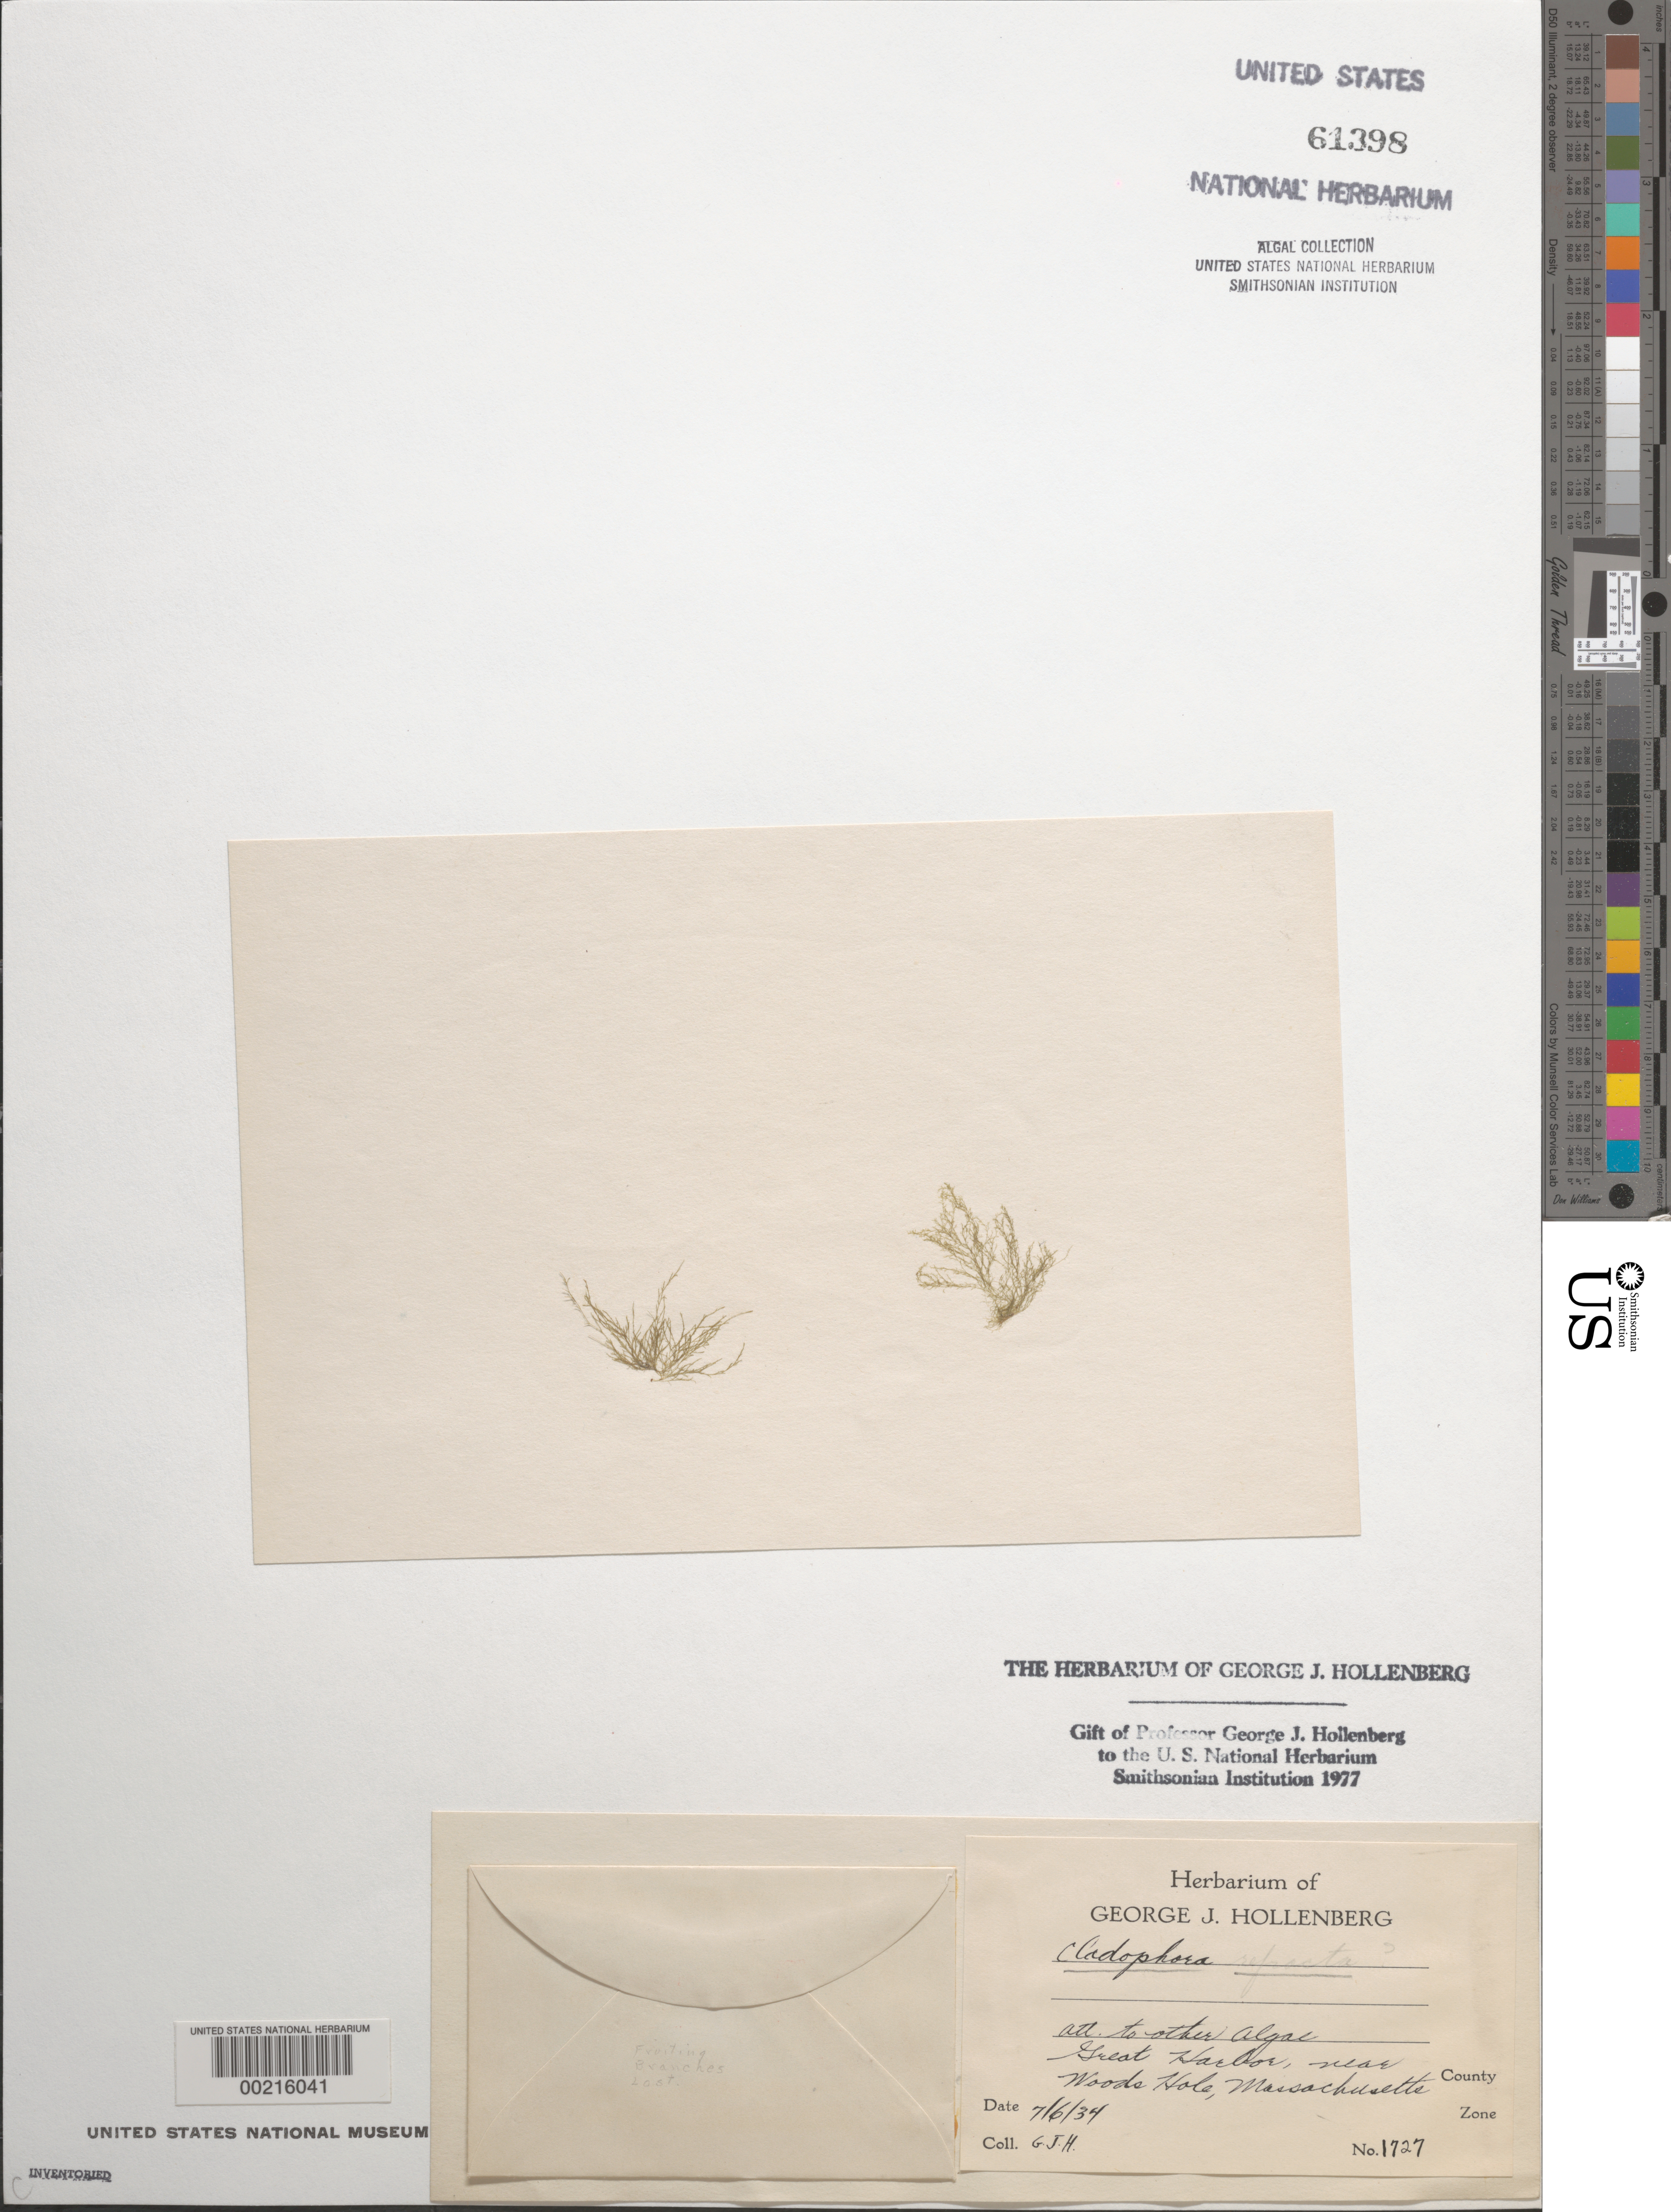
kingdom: Plantae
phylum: Chlorophyta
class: Ulvophyceae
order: Cladophorales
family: Cladophoraceae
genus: Cladophora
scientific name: Cladophora refracta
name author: (Roth) Kütz.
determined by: Hollenberg, George J.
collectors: G. Hollenberg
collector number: GJH 1727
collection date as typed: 06 Jul 1934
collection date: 1934-07-06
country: United States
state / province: Massachusetts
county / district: Barnstable County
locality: Woods Hole, Great Harbor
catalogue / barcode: US 61398